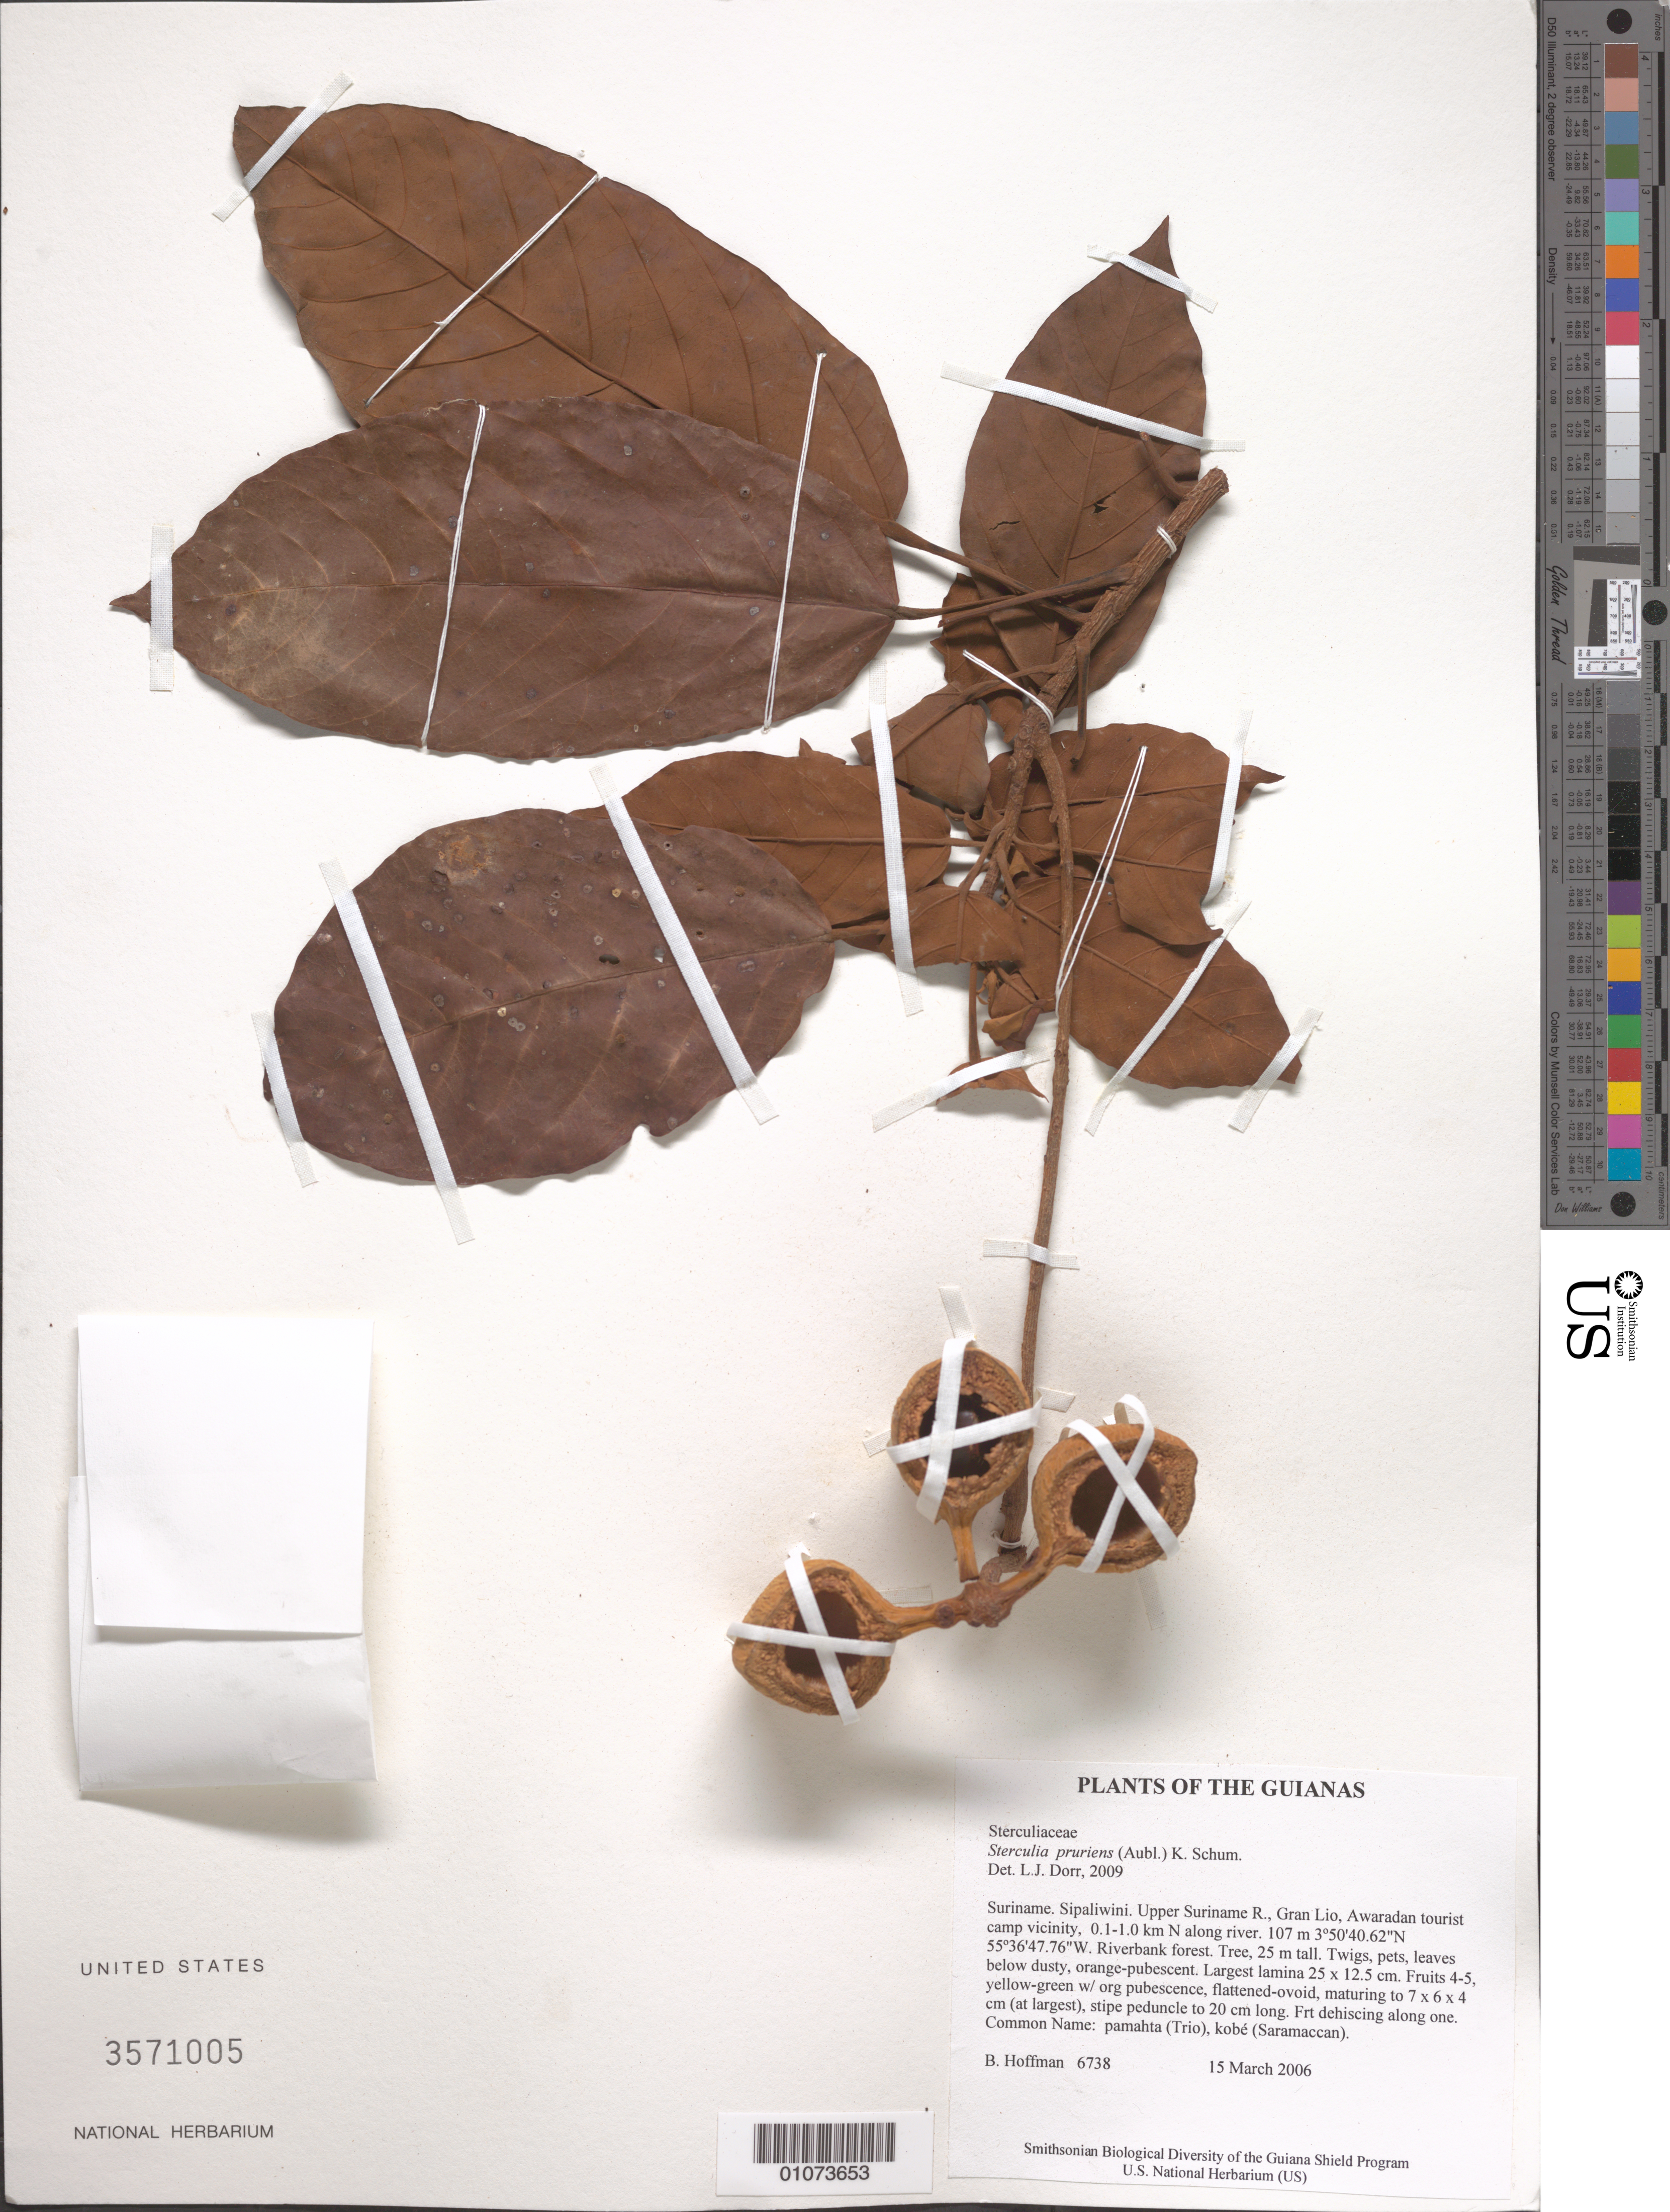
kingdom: Plantae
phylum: Tracheophyta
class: Magnoliopsida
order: Malvales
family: Malvaceae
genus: Sterculia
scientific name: Sterculia pruriens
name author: (Aubl.) K. Schum.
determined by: Dorr, L. J., (BOT), Smithsonian Institution - National Museum of Natural History (UNITED STATES)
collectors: B. Hoffman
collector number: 6738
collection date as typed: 15 March 2006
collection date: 2006-03-15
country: Suriname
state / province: Sipaliwini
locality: Upper Suriname R., Gran Lio, Awaradan tourist camp vicinity, 0.1-1.0 km N along river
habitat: Riverbank forest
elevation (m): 107